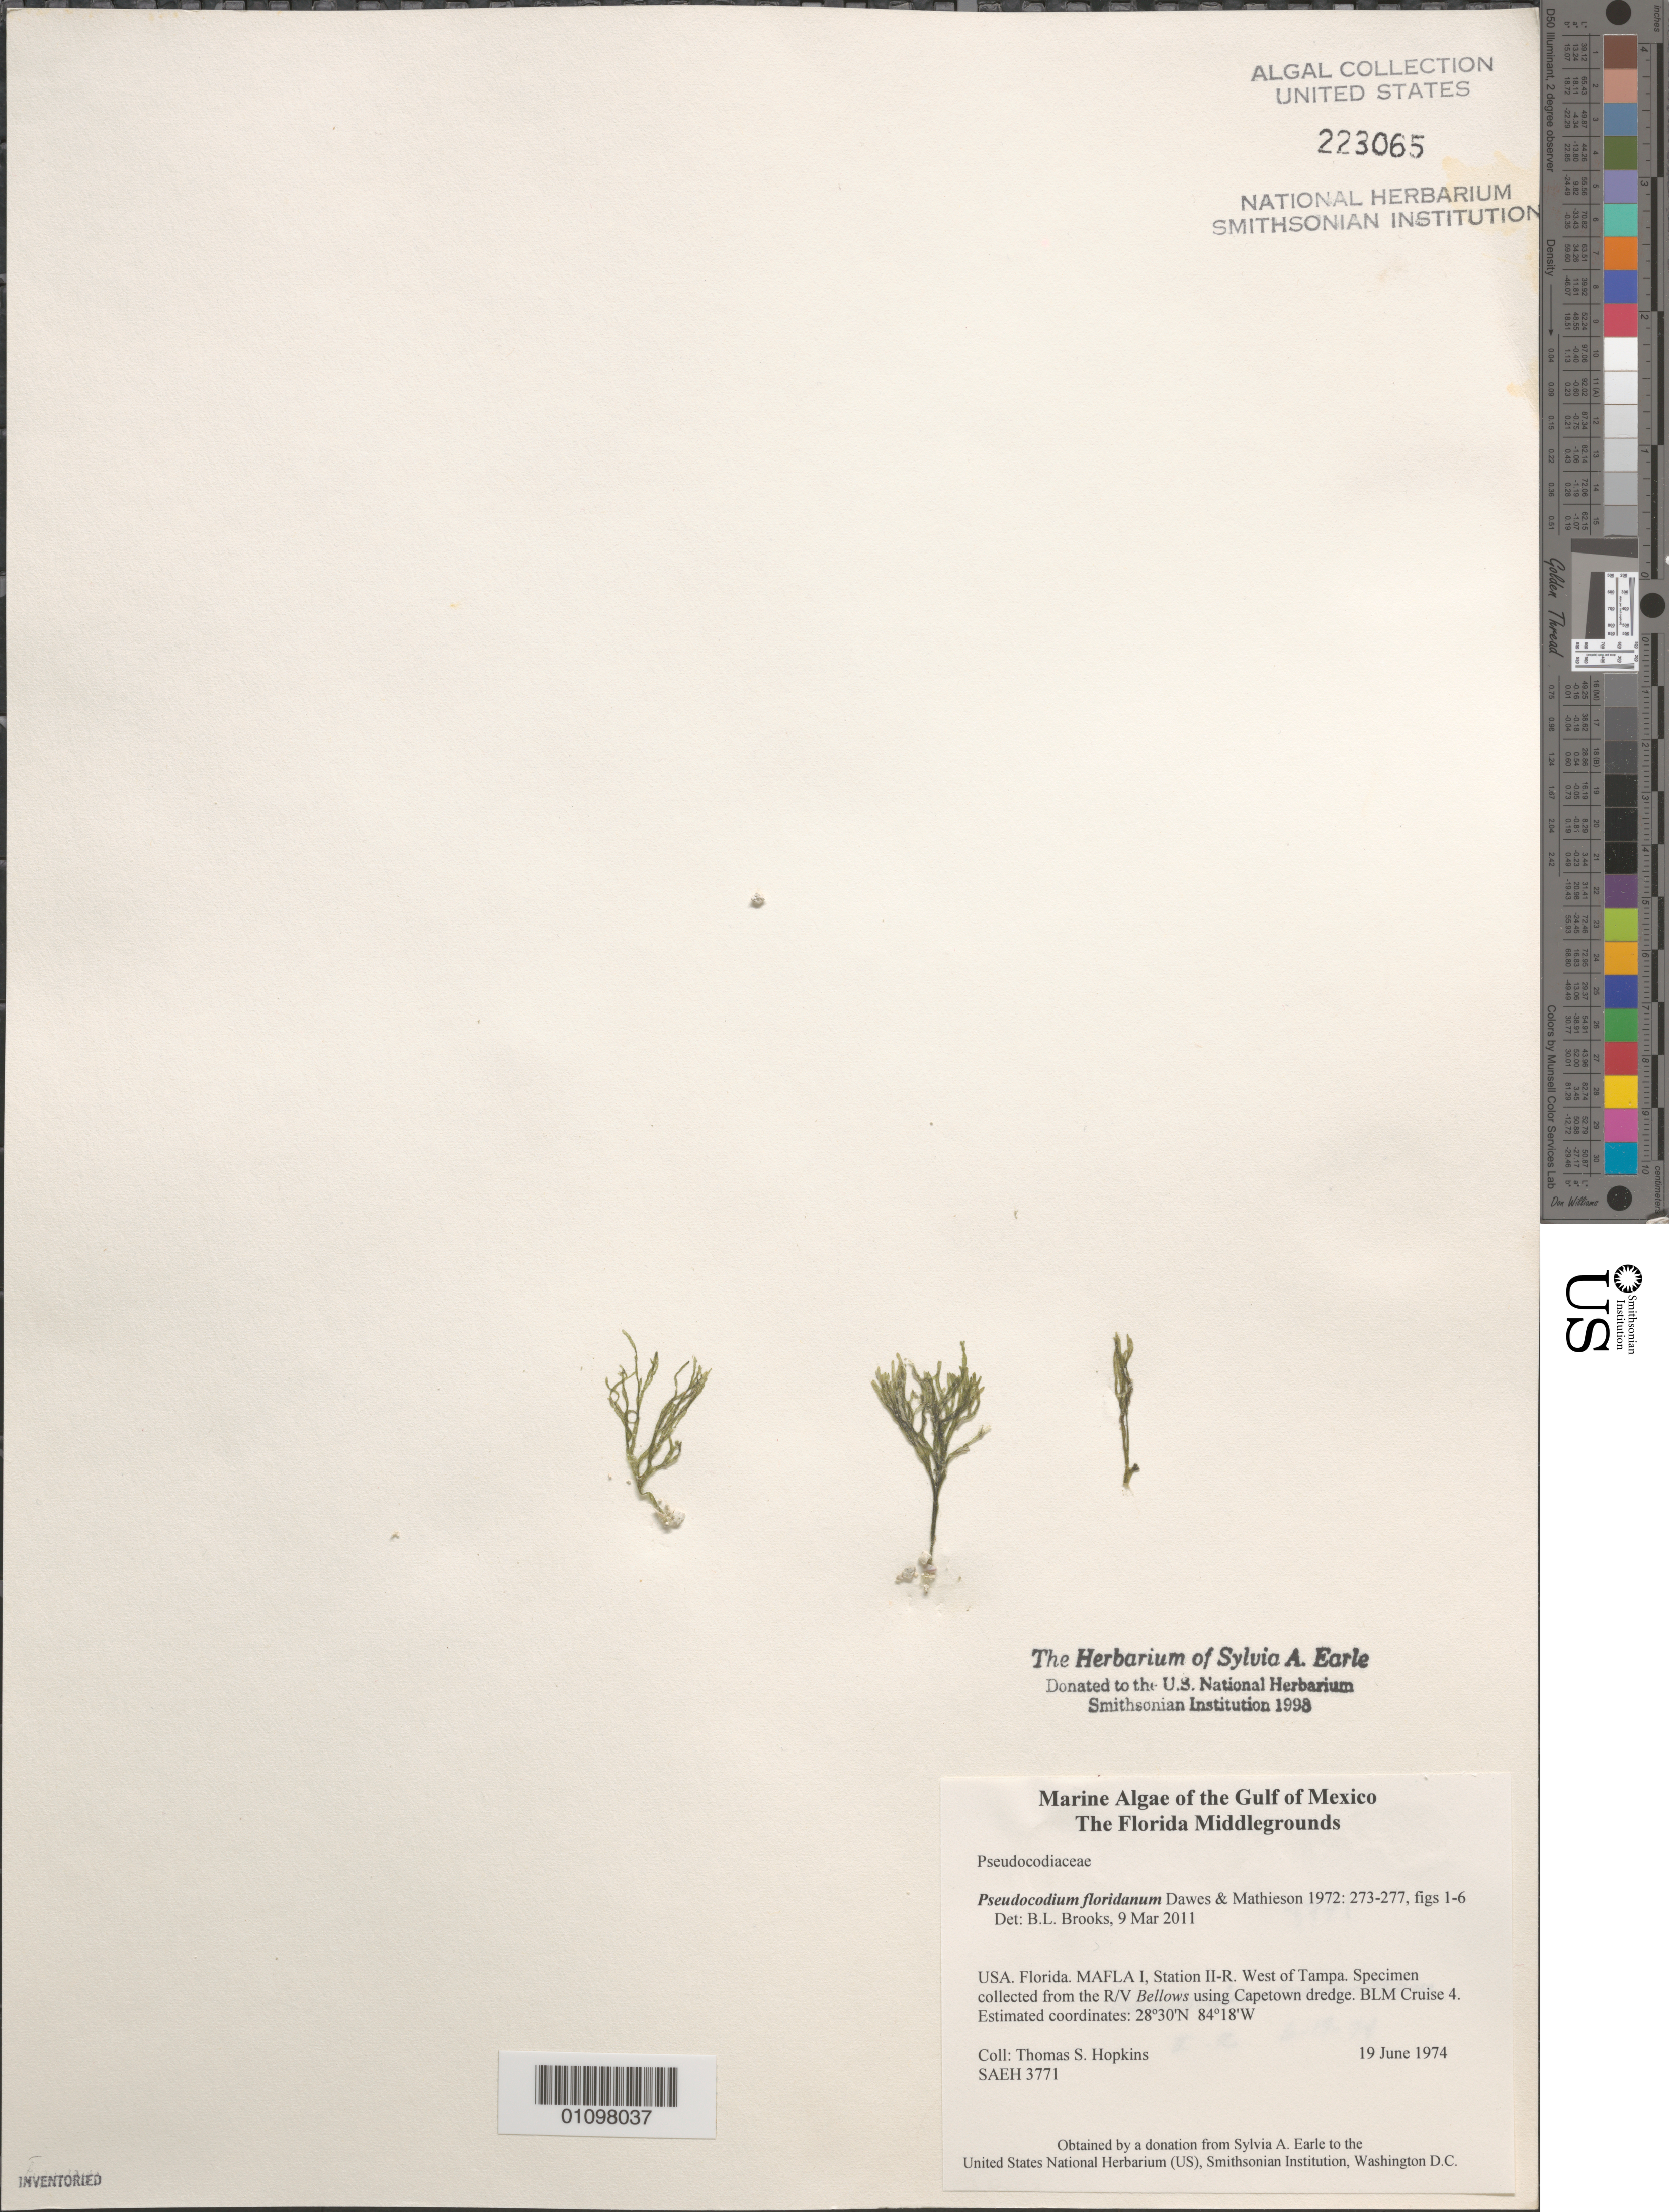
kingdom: Plantae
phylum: Chlorophyta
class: Ulvophyceae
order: Bryopsidales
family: Pseudocodiaceae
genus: Pseudocodium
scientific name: Pseudocodium floridanum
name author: Dawes & A.C. Mathieson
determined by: Brooks, B. L., (BOT), Smithsonian Institution - National Museum of Natural History (UNITED STATES)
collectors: T. Hopkins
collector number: SAEH 3771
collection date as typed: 19 Jun 1974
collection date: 1974-06-19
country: United States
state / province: Florida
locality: Gulf of Mexico, Florida Middle Grounds, west of Tampa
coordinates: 28 30'N, 84 18'W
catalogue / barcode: US 223065